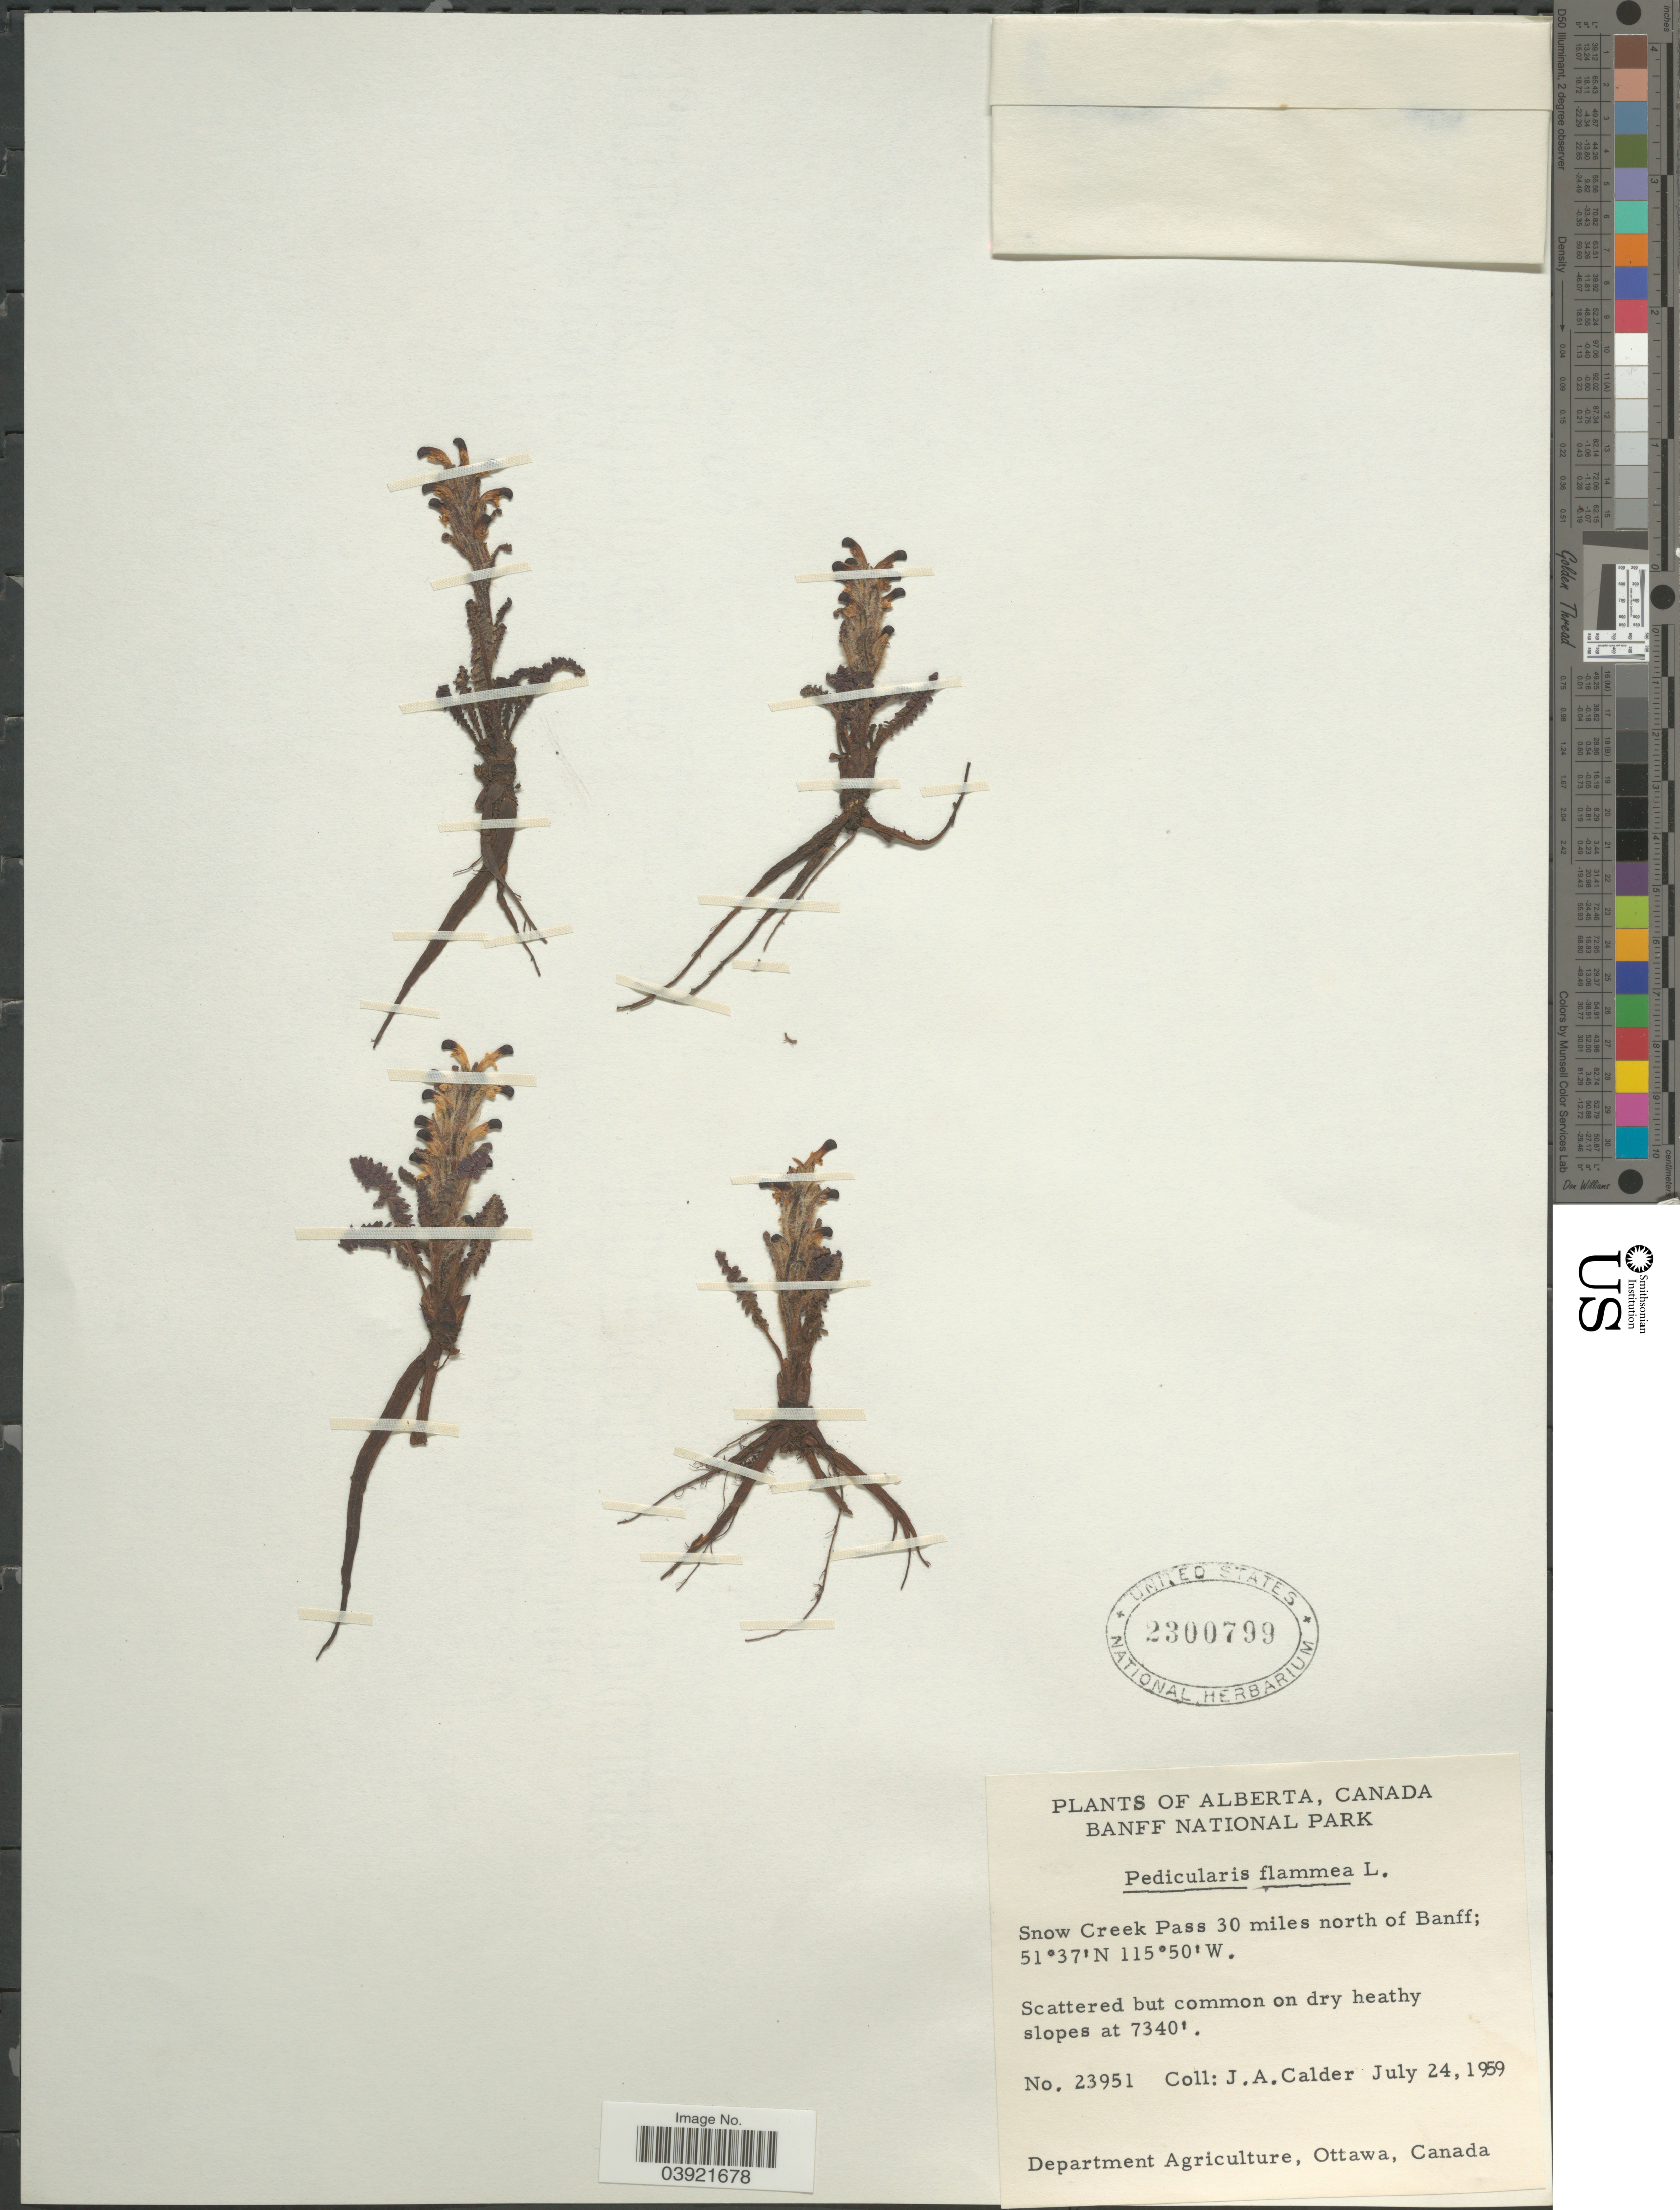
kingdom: Plantae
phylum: Tracheophyta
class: Magnoliopsida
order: Lamiales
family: Orobanchaceae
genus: Pedicularis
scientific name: Pedicularis chamissonis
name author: Steven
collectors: J. A. Calder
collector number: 23951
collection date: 1959-07-24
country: Canada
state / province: Alberta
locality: Banff National Park. Snow Creek Pass 30 miles north of Banff.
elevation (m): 2237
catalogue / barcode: US 2300799